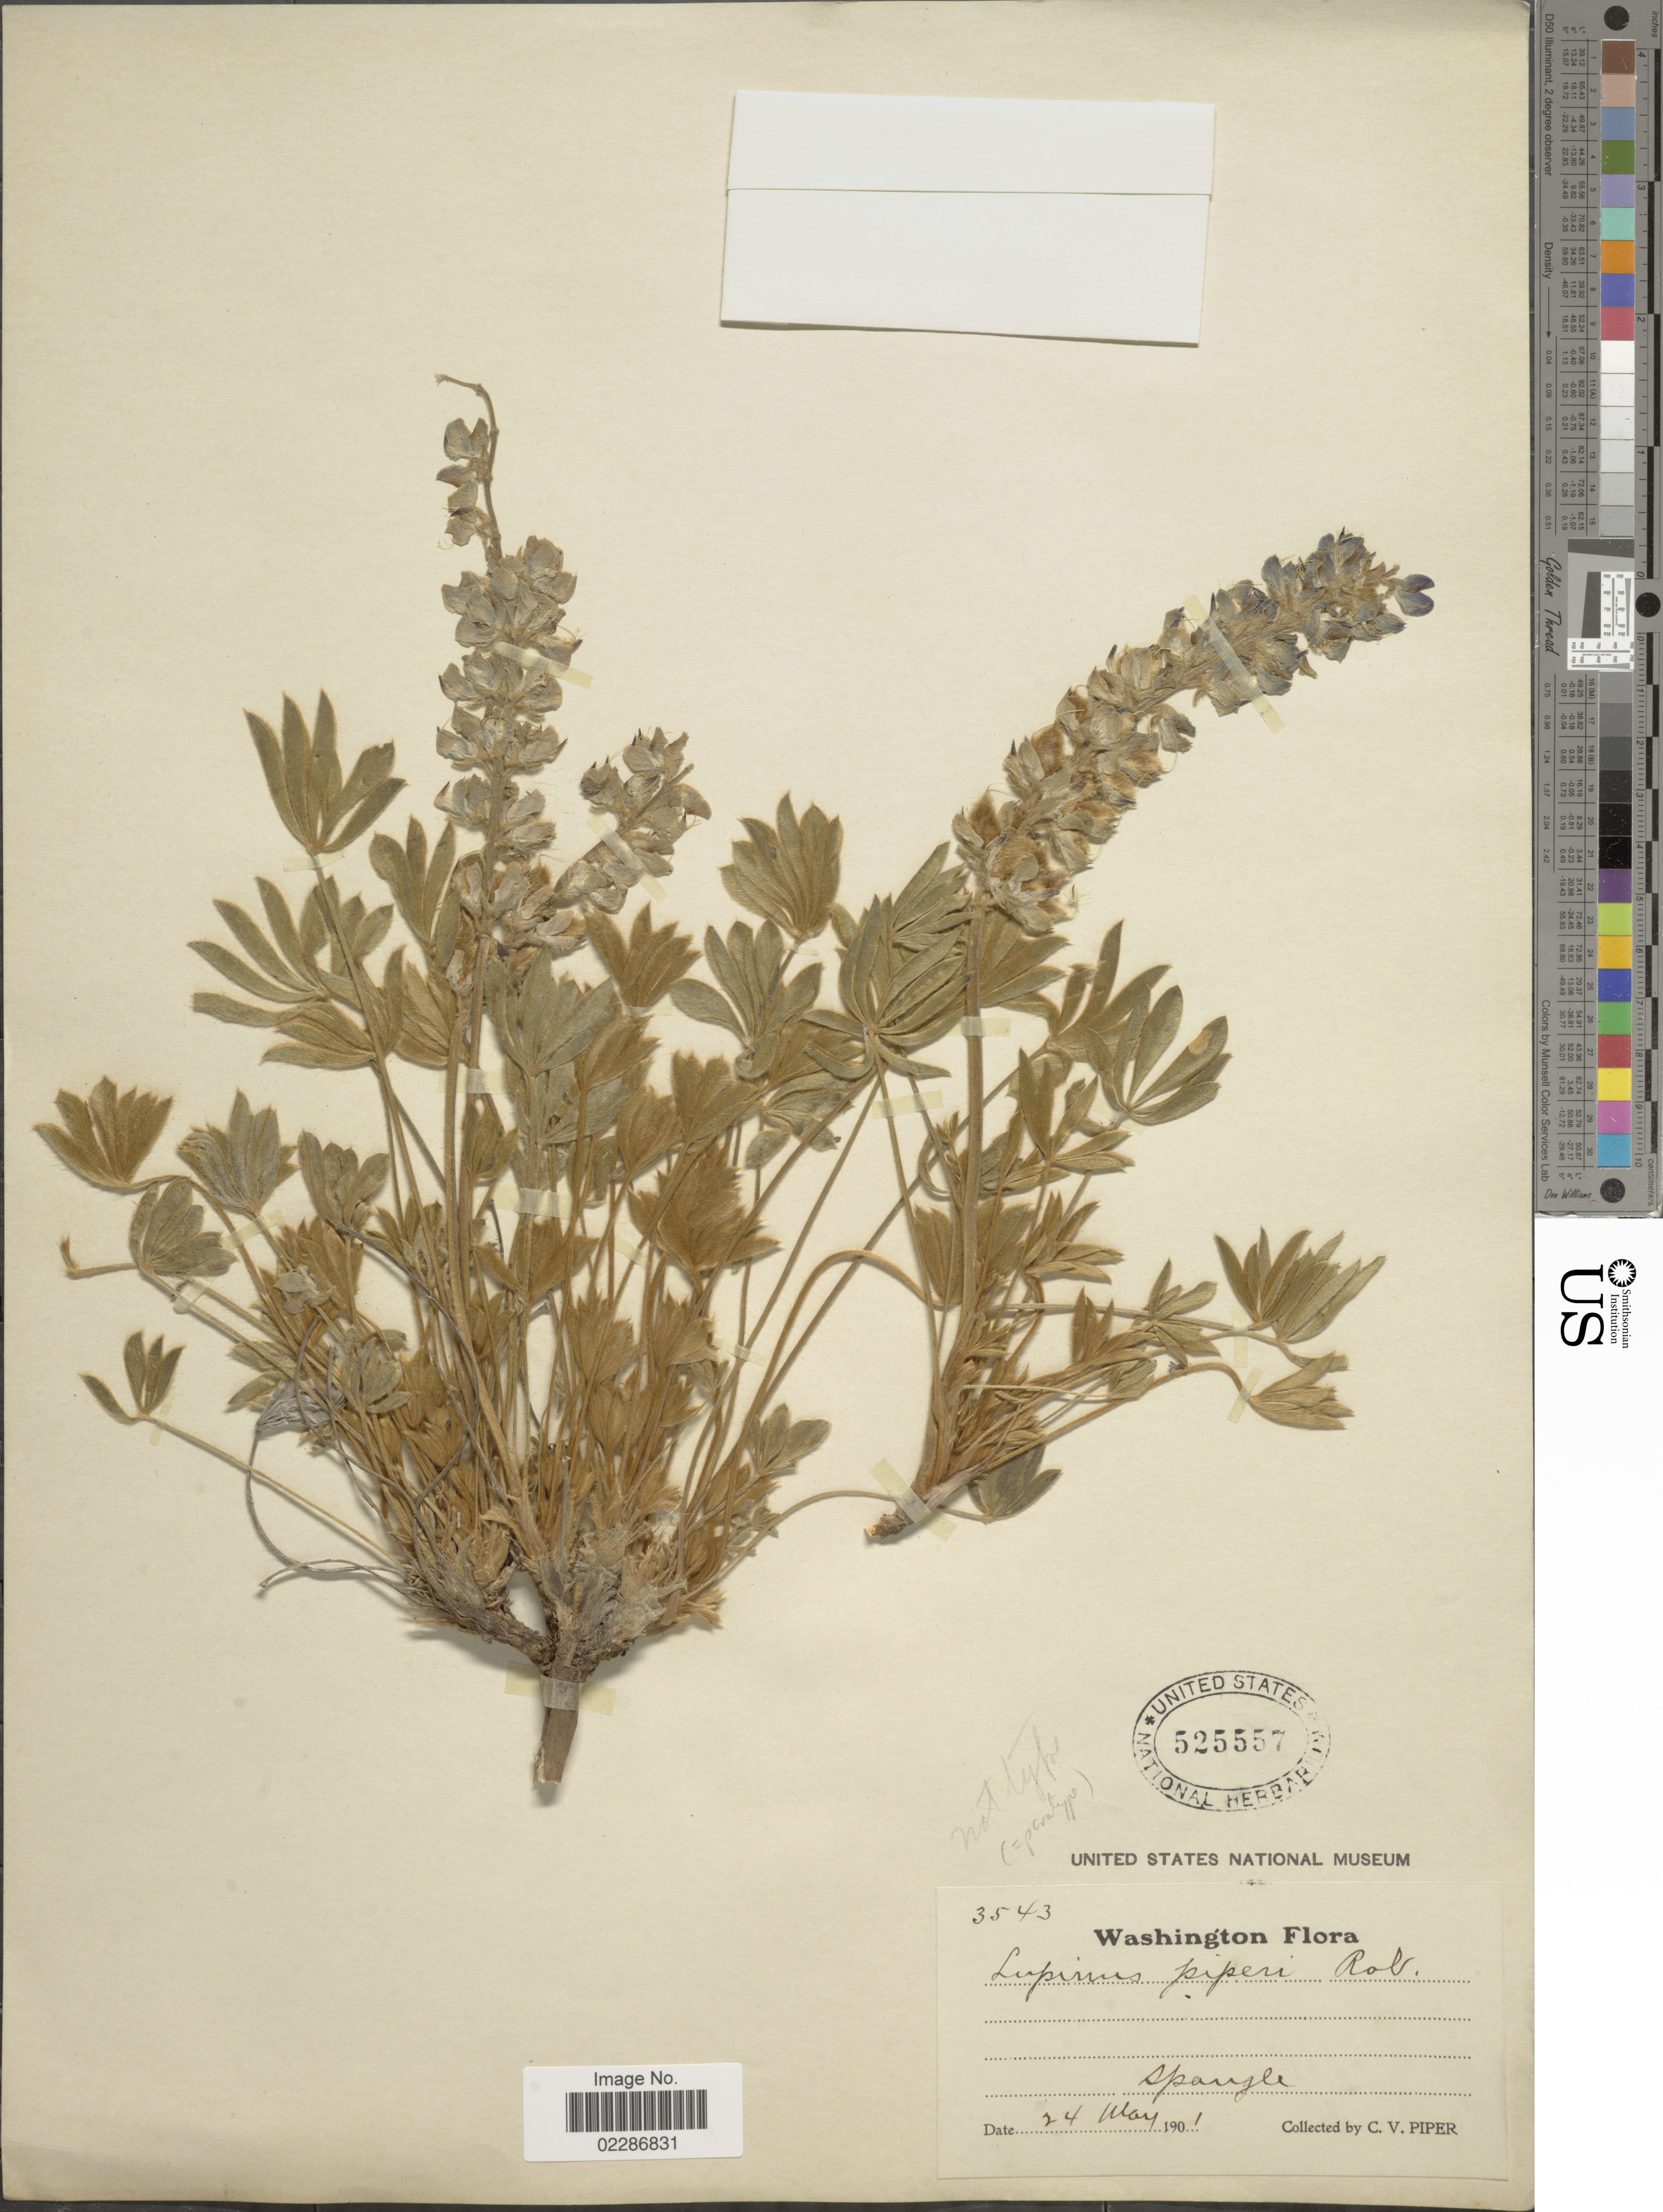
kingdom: Plantae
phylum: Tracheophyta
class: Magnoliopsida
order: Fabales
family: Fabaceae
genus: Lupinus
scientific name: Lupinus piperi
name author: B.L. Rob.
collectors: C. V. Piper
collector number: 3543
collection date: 1901-05-24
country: United States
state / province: Washington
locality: Spangle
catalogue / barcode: US 525557